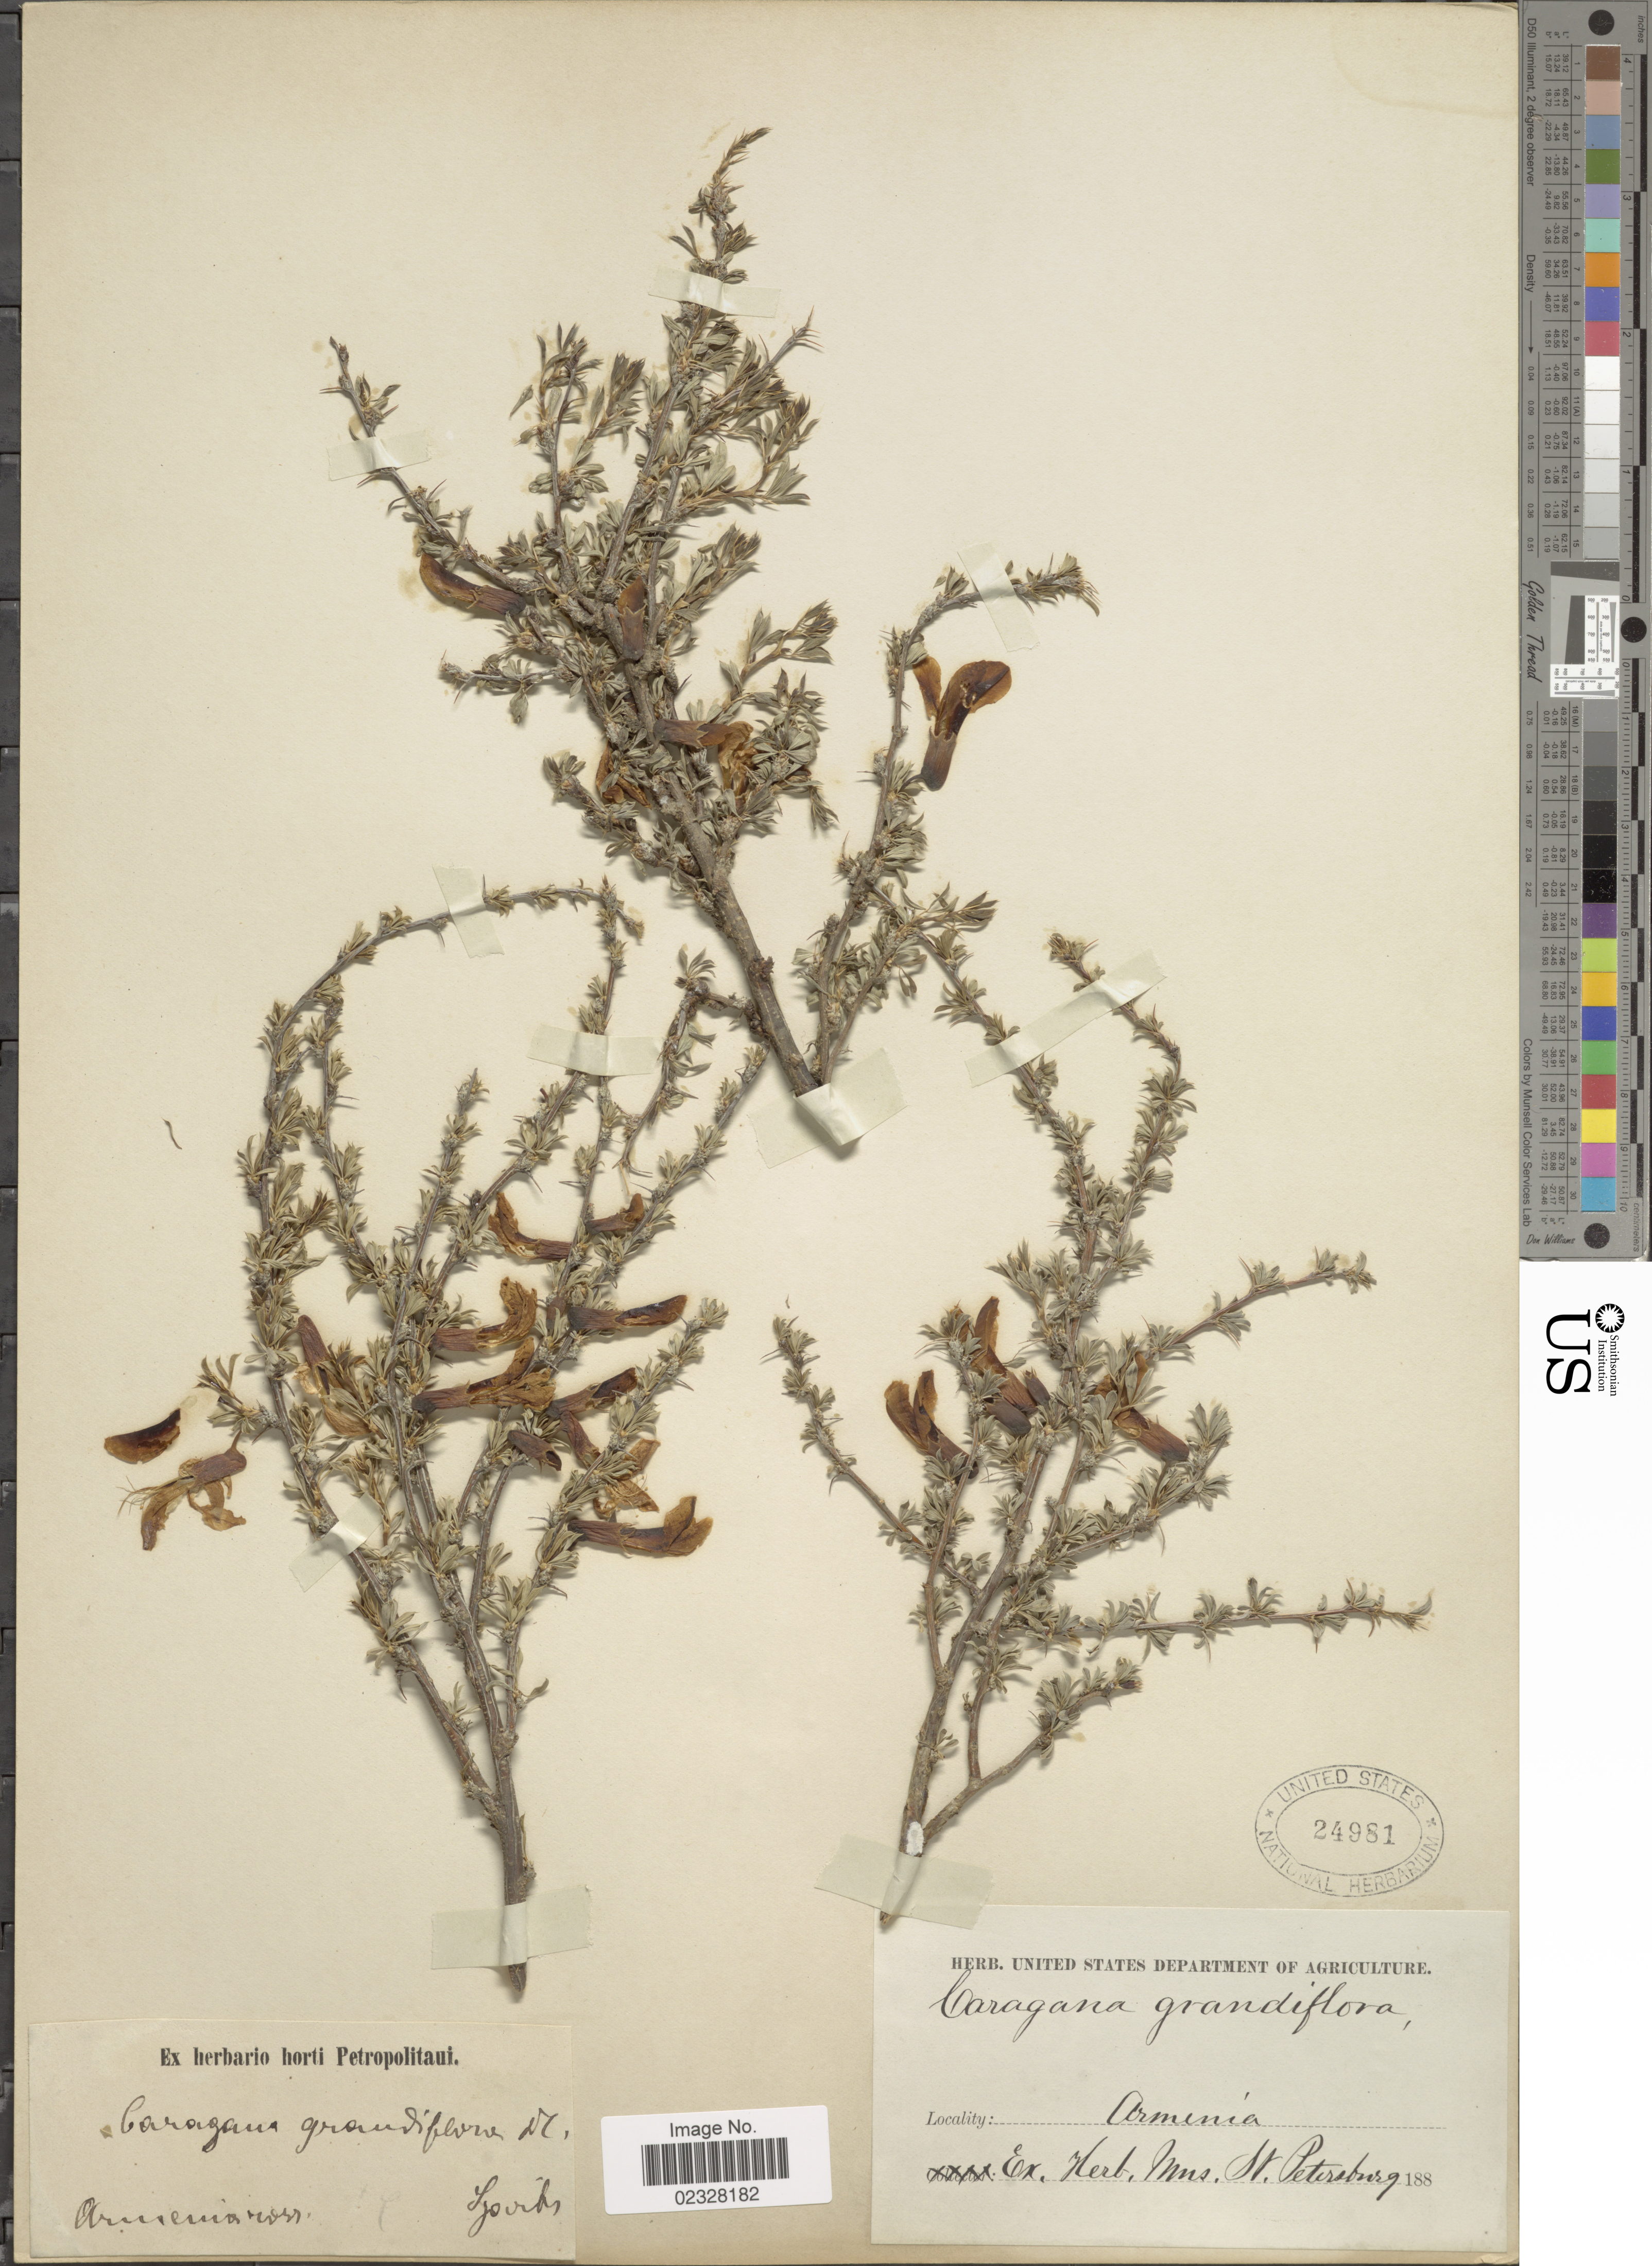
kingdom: Plantae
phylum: Tracheophyta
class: Magnoliopsida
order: Fabales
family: Fabaceae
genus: Caragana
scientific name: Caragana grandiflora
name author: DC.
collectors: Szovits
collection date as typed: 188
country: Armenia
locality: Armenia ross [interpreted]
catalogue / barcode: US 24981